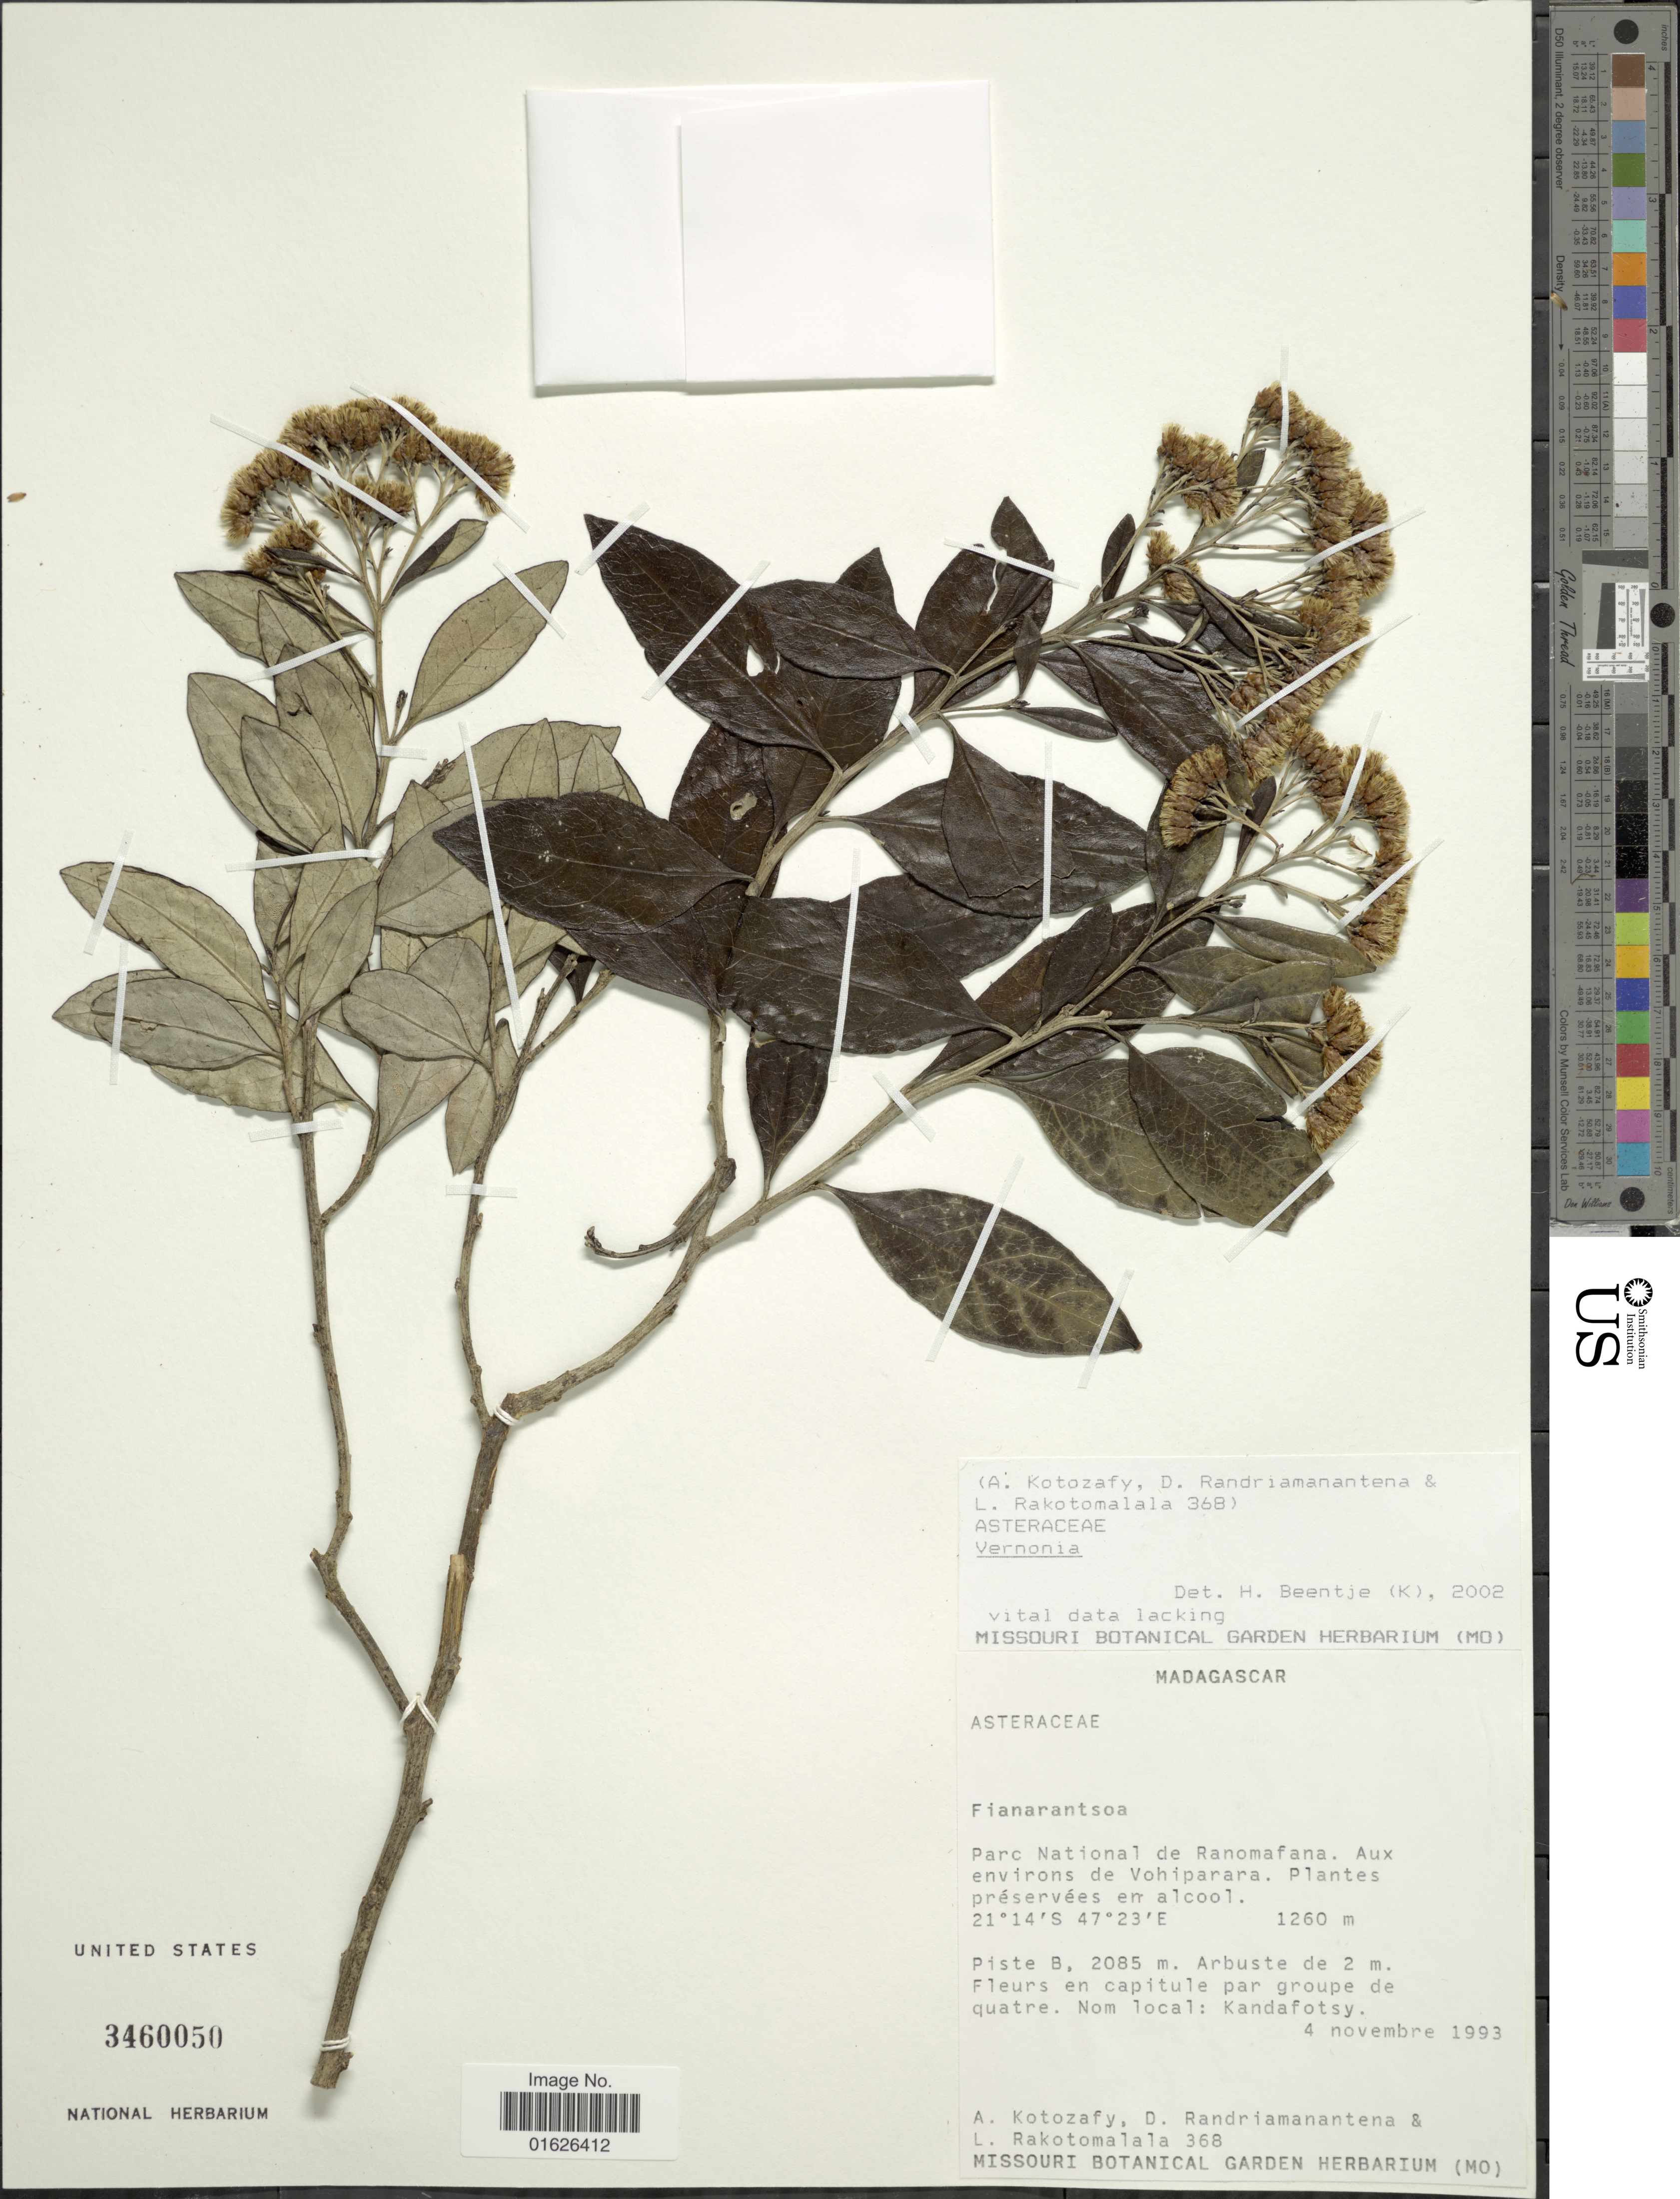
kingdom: Plantae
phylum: Tracheophyta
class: Magnoliopsida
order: Asterales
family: Asteraceae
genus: Distephanus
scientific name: Distephanus garnierianus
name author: (Klatt) H. Rob. & B. Kahn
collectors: A. Kotozafy, D. Randriamanantena & L. Rakotomalala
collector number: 368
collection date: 1993-11-04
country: Madagascar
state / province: Haute Matsiatra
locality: Parc National de Ranomafana, aux environs de Vohipara.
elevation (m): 1260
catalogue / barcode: US 3460050